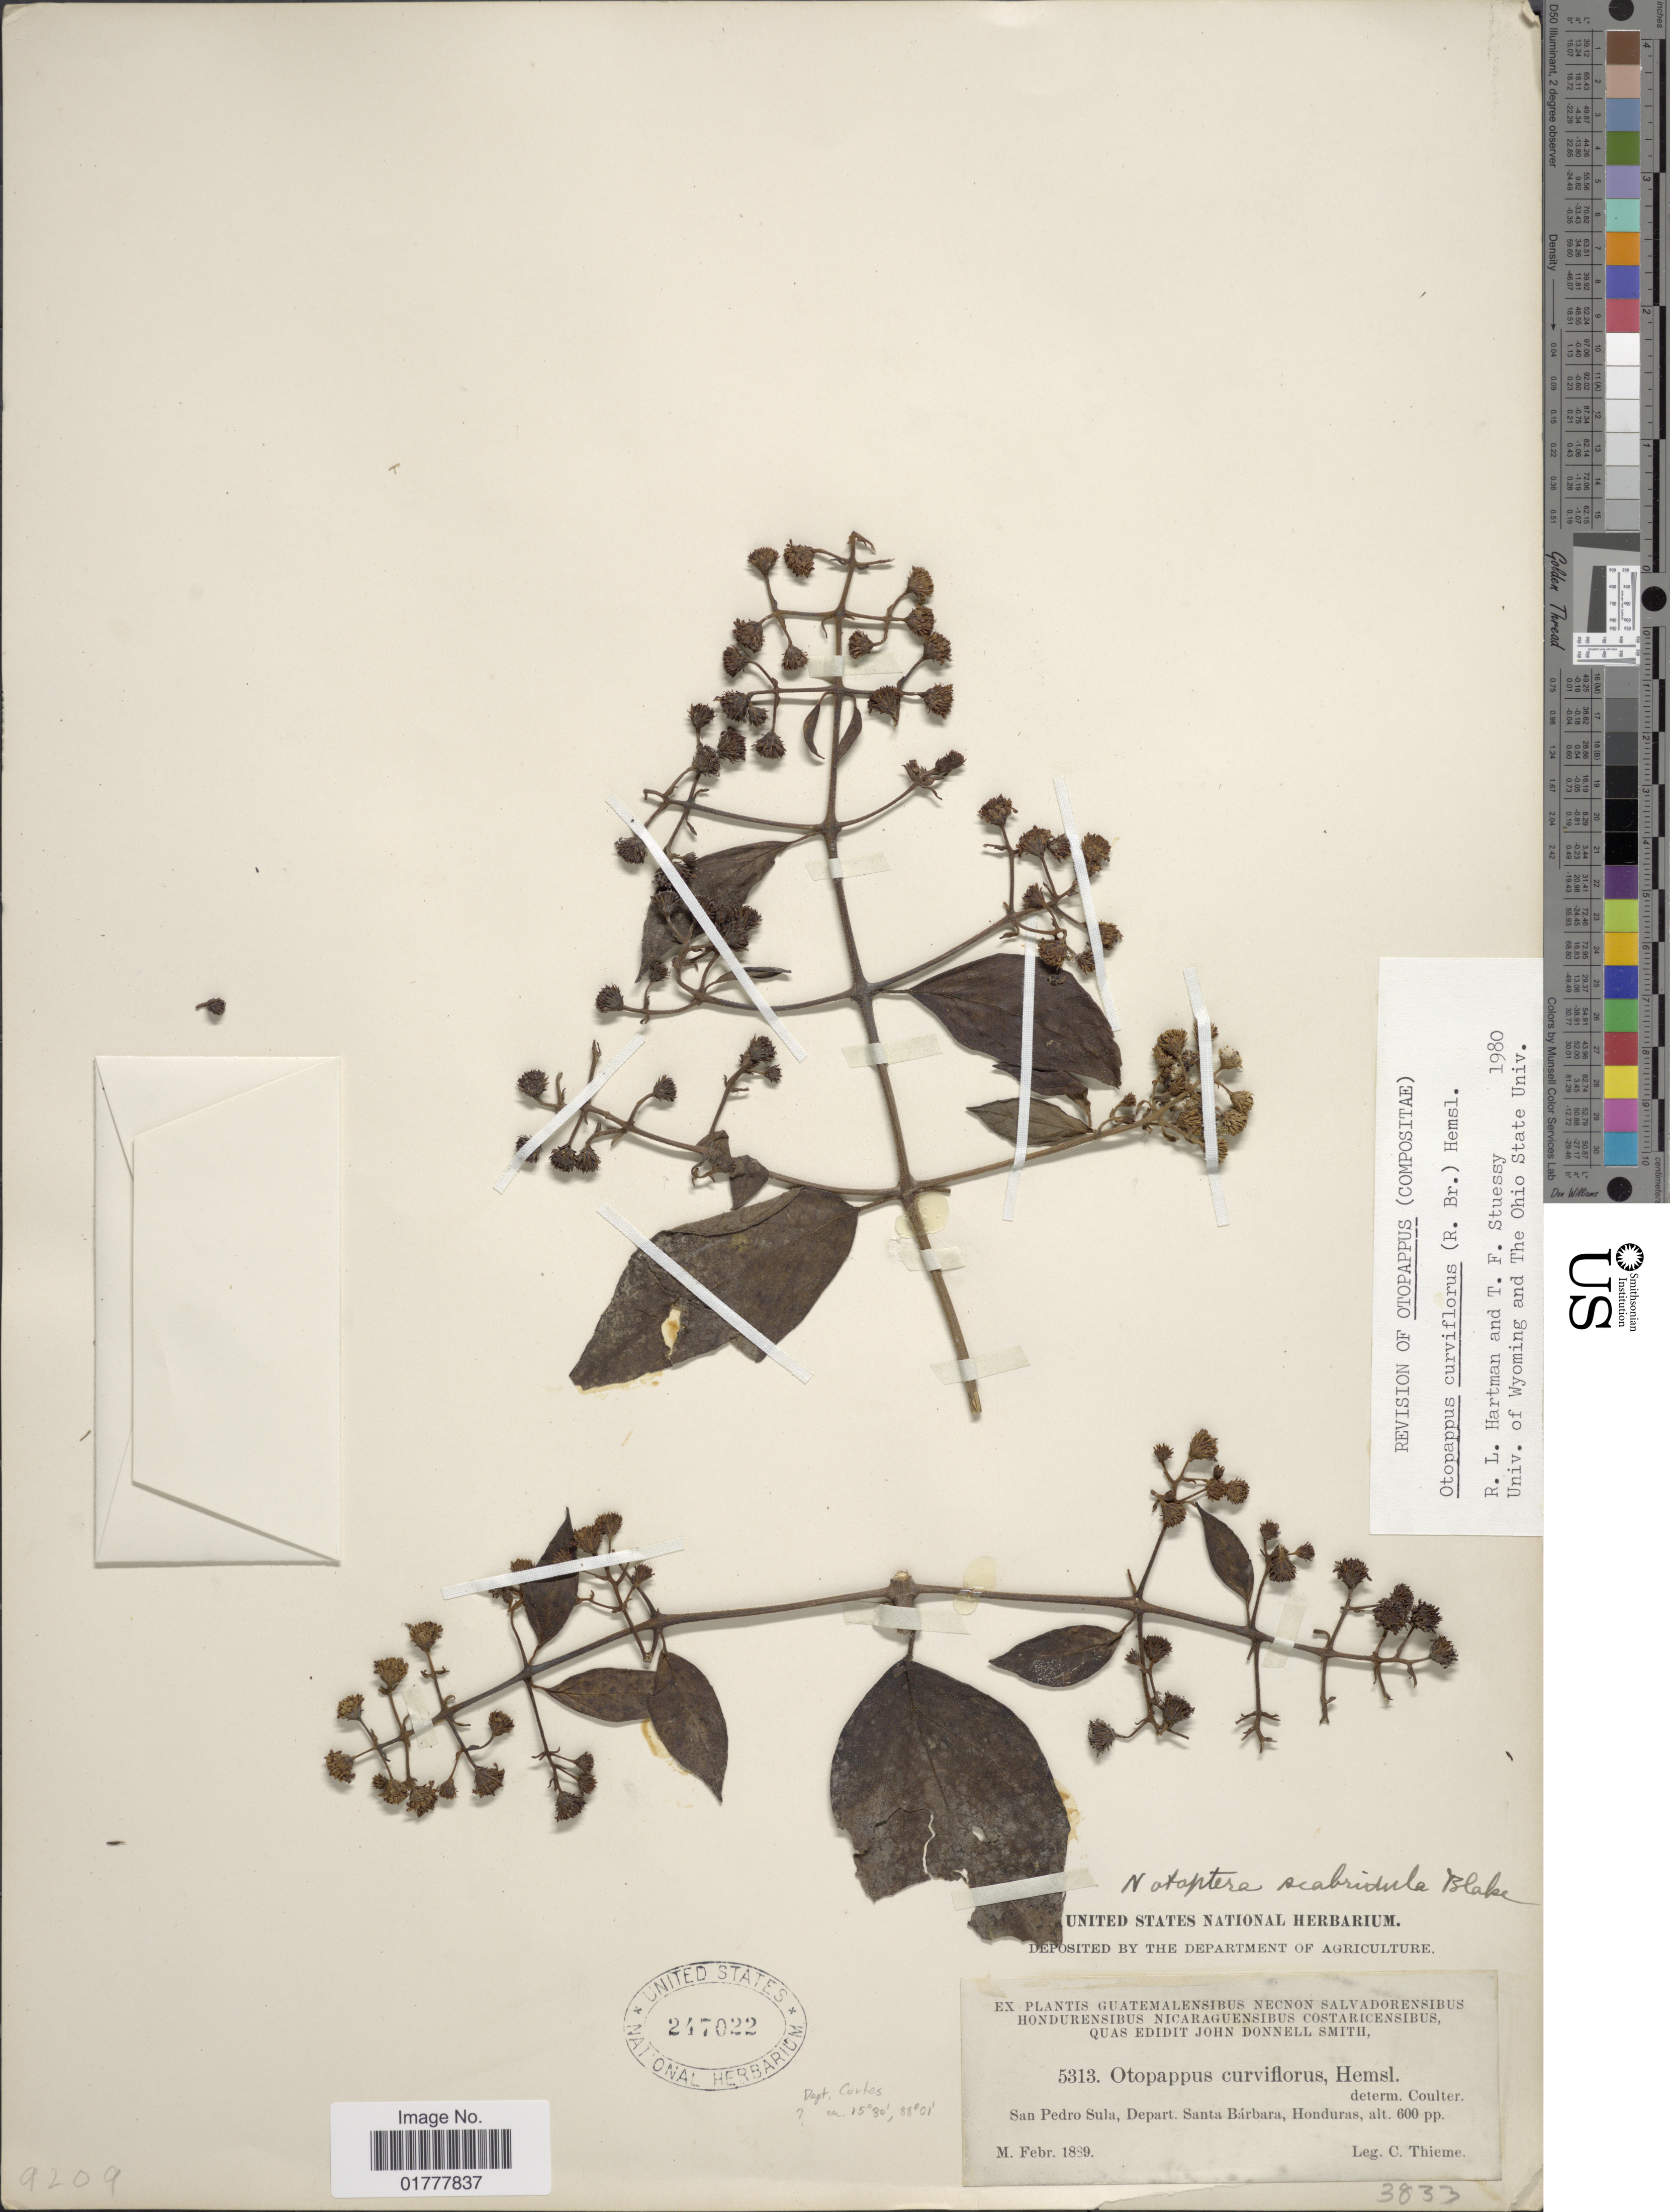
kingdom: Plantae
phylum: Tracheophyta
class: Magnoliopsida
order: Asterales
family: Asteraceae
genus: Otopappus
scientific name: Otopappus curviflorus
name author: (R. Br.) Hemsl.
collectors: C. Thieme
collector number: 5313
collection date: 1889-02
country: Honduras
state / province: Santa Bárbara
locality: San Pedro Sula, Depart. Santa Barbara, Honduras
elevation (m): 183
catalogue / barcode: US 247022